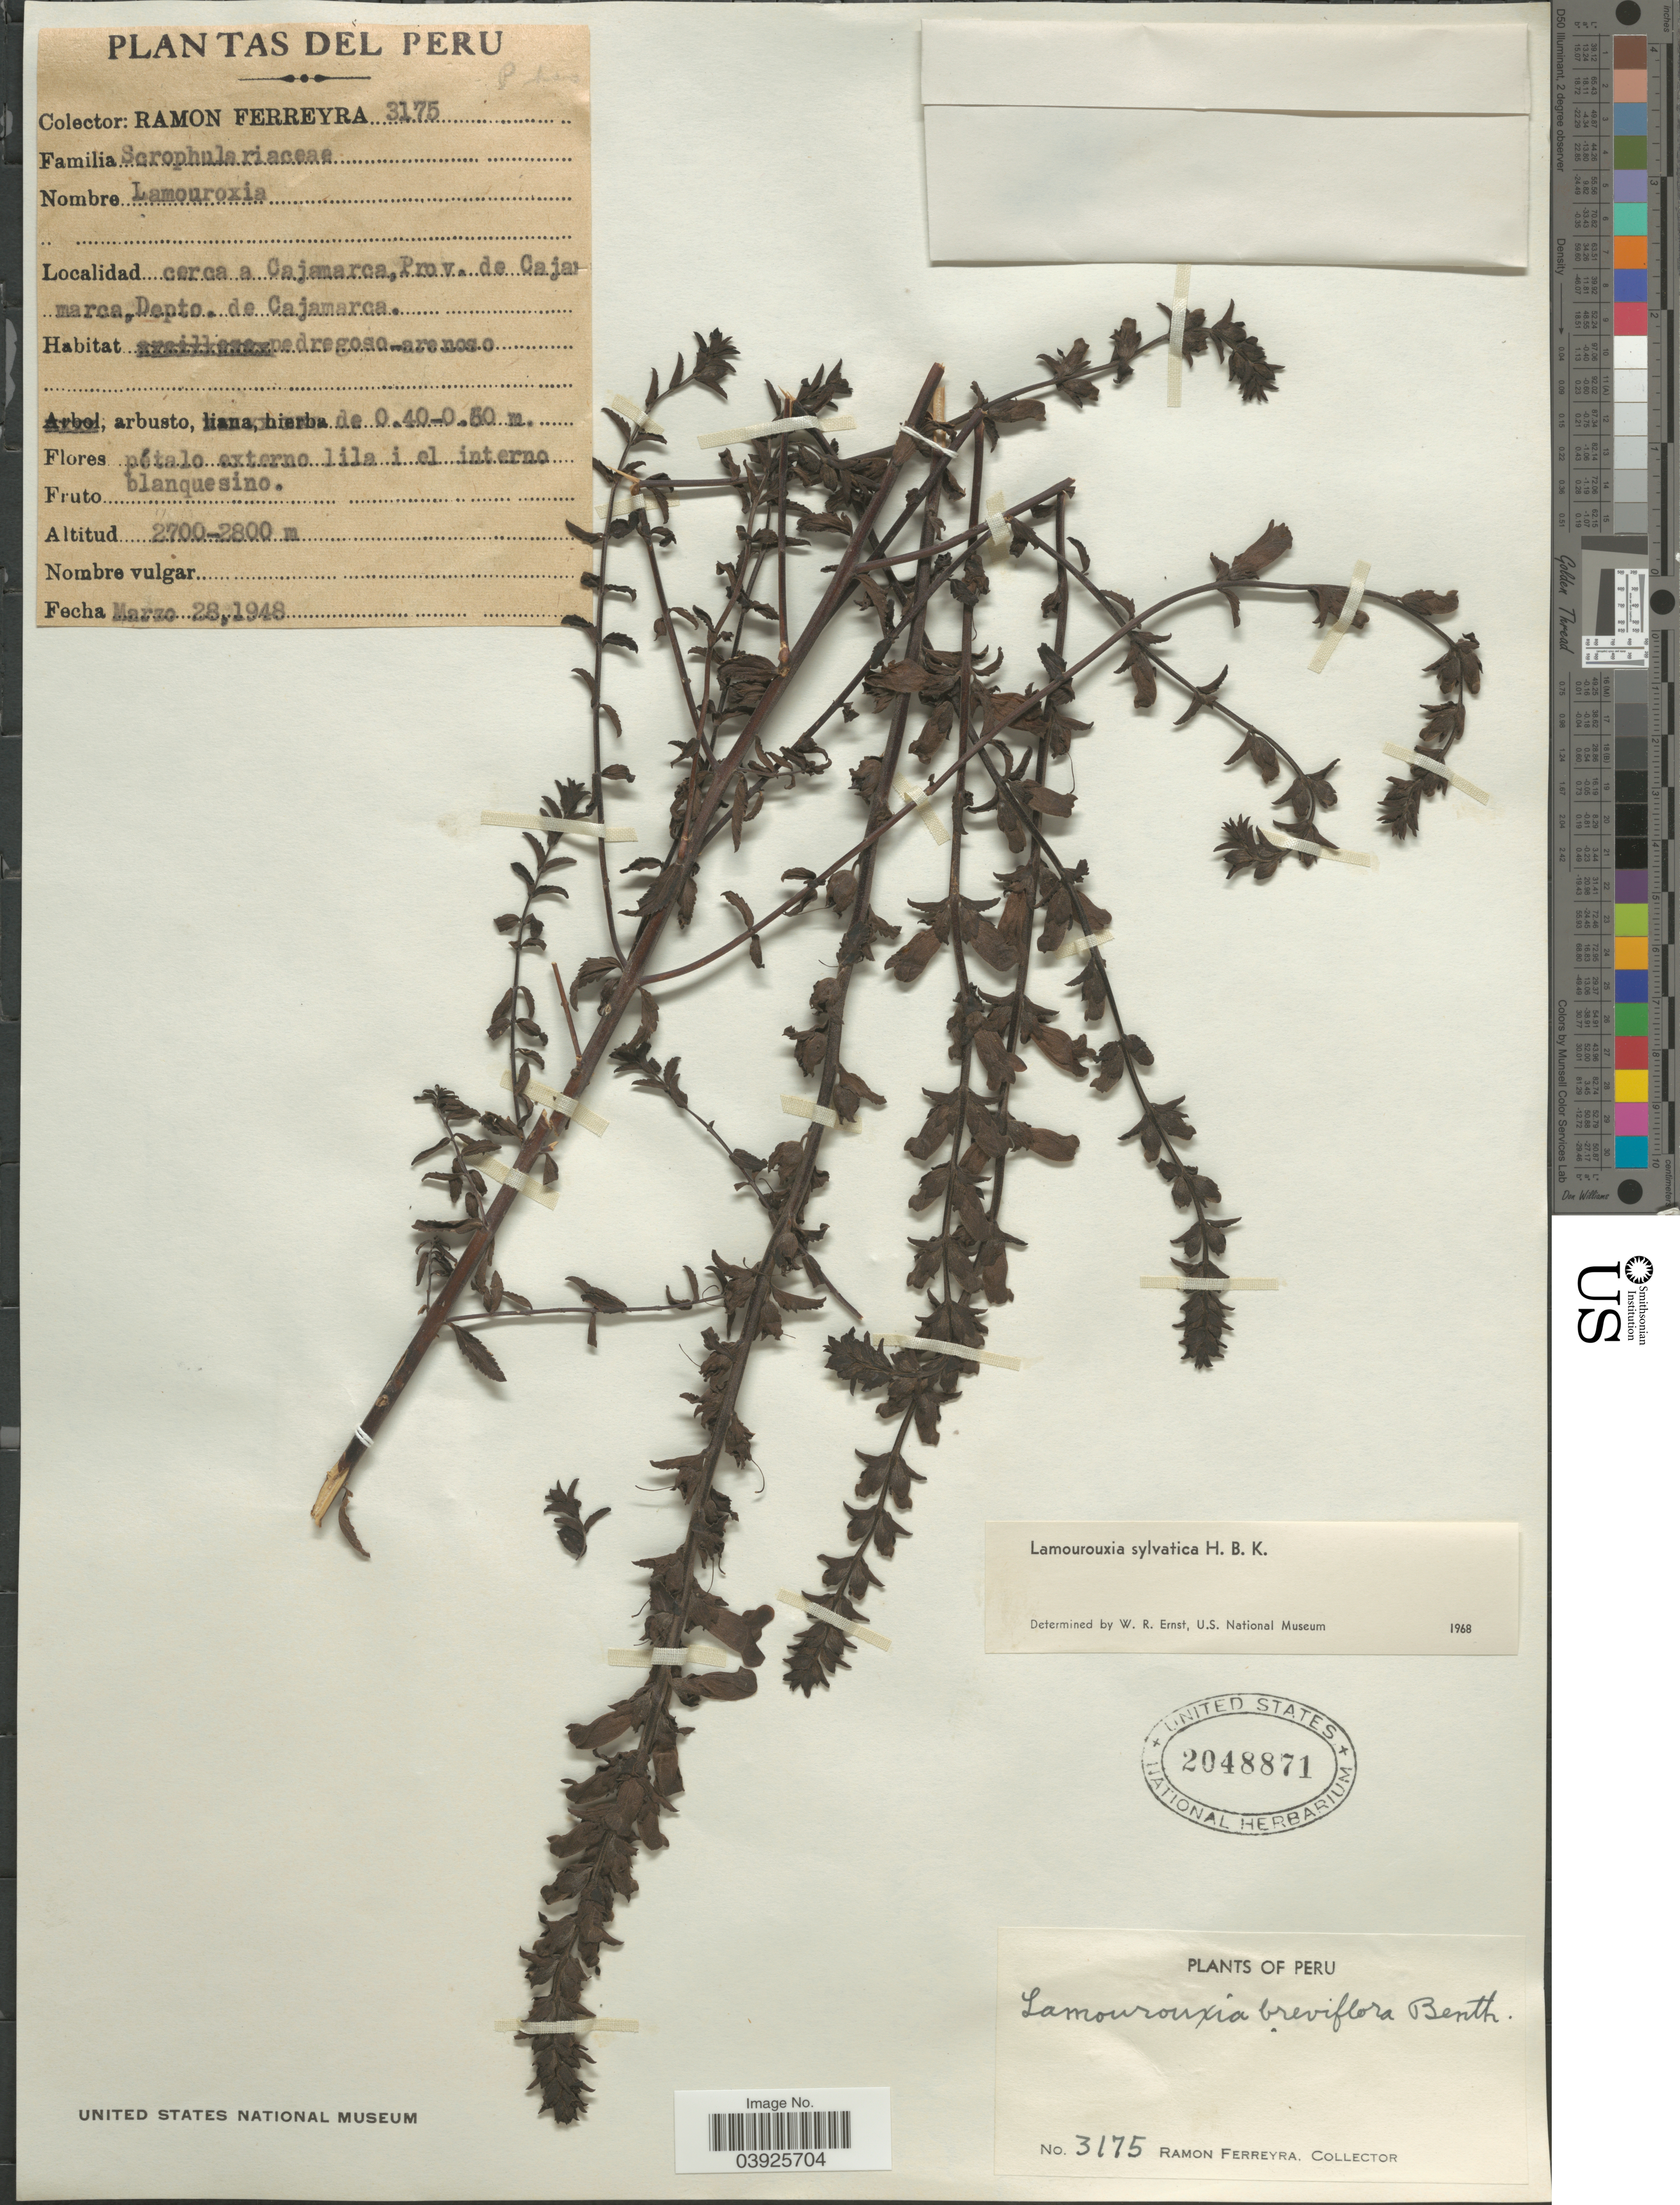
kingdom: Plantae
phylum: Tracheophyta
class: Magnoliopsida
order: Lamiales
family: Orobanchaceae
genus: Lamourouxia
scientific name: Lamourouxia sylvatica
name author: Kunth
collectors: R. A. Ferreyra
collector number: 3175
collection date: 1948-03-28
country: Peru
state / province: Cajamarca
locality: Cerca a Cajamarca, Depto. de Cajamarca.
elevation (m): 2700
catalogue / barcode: US 2048871